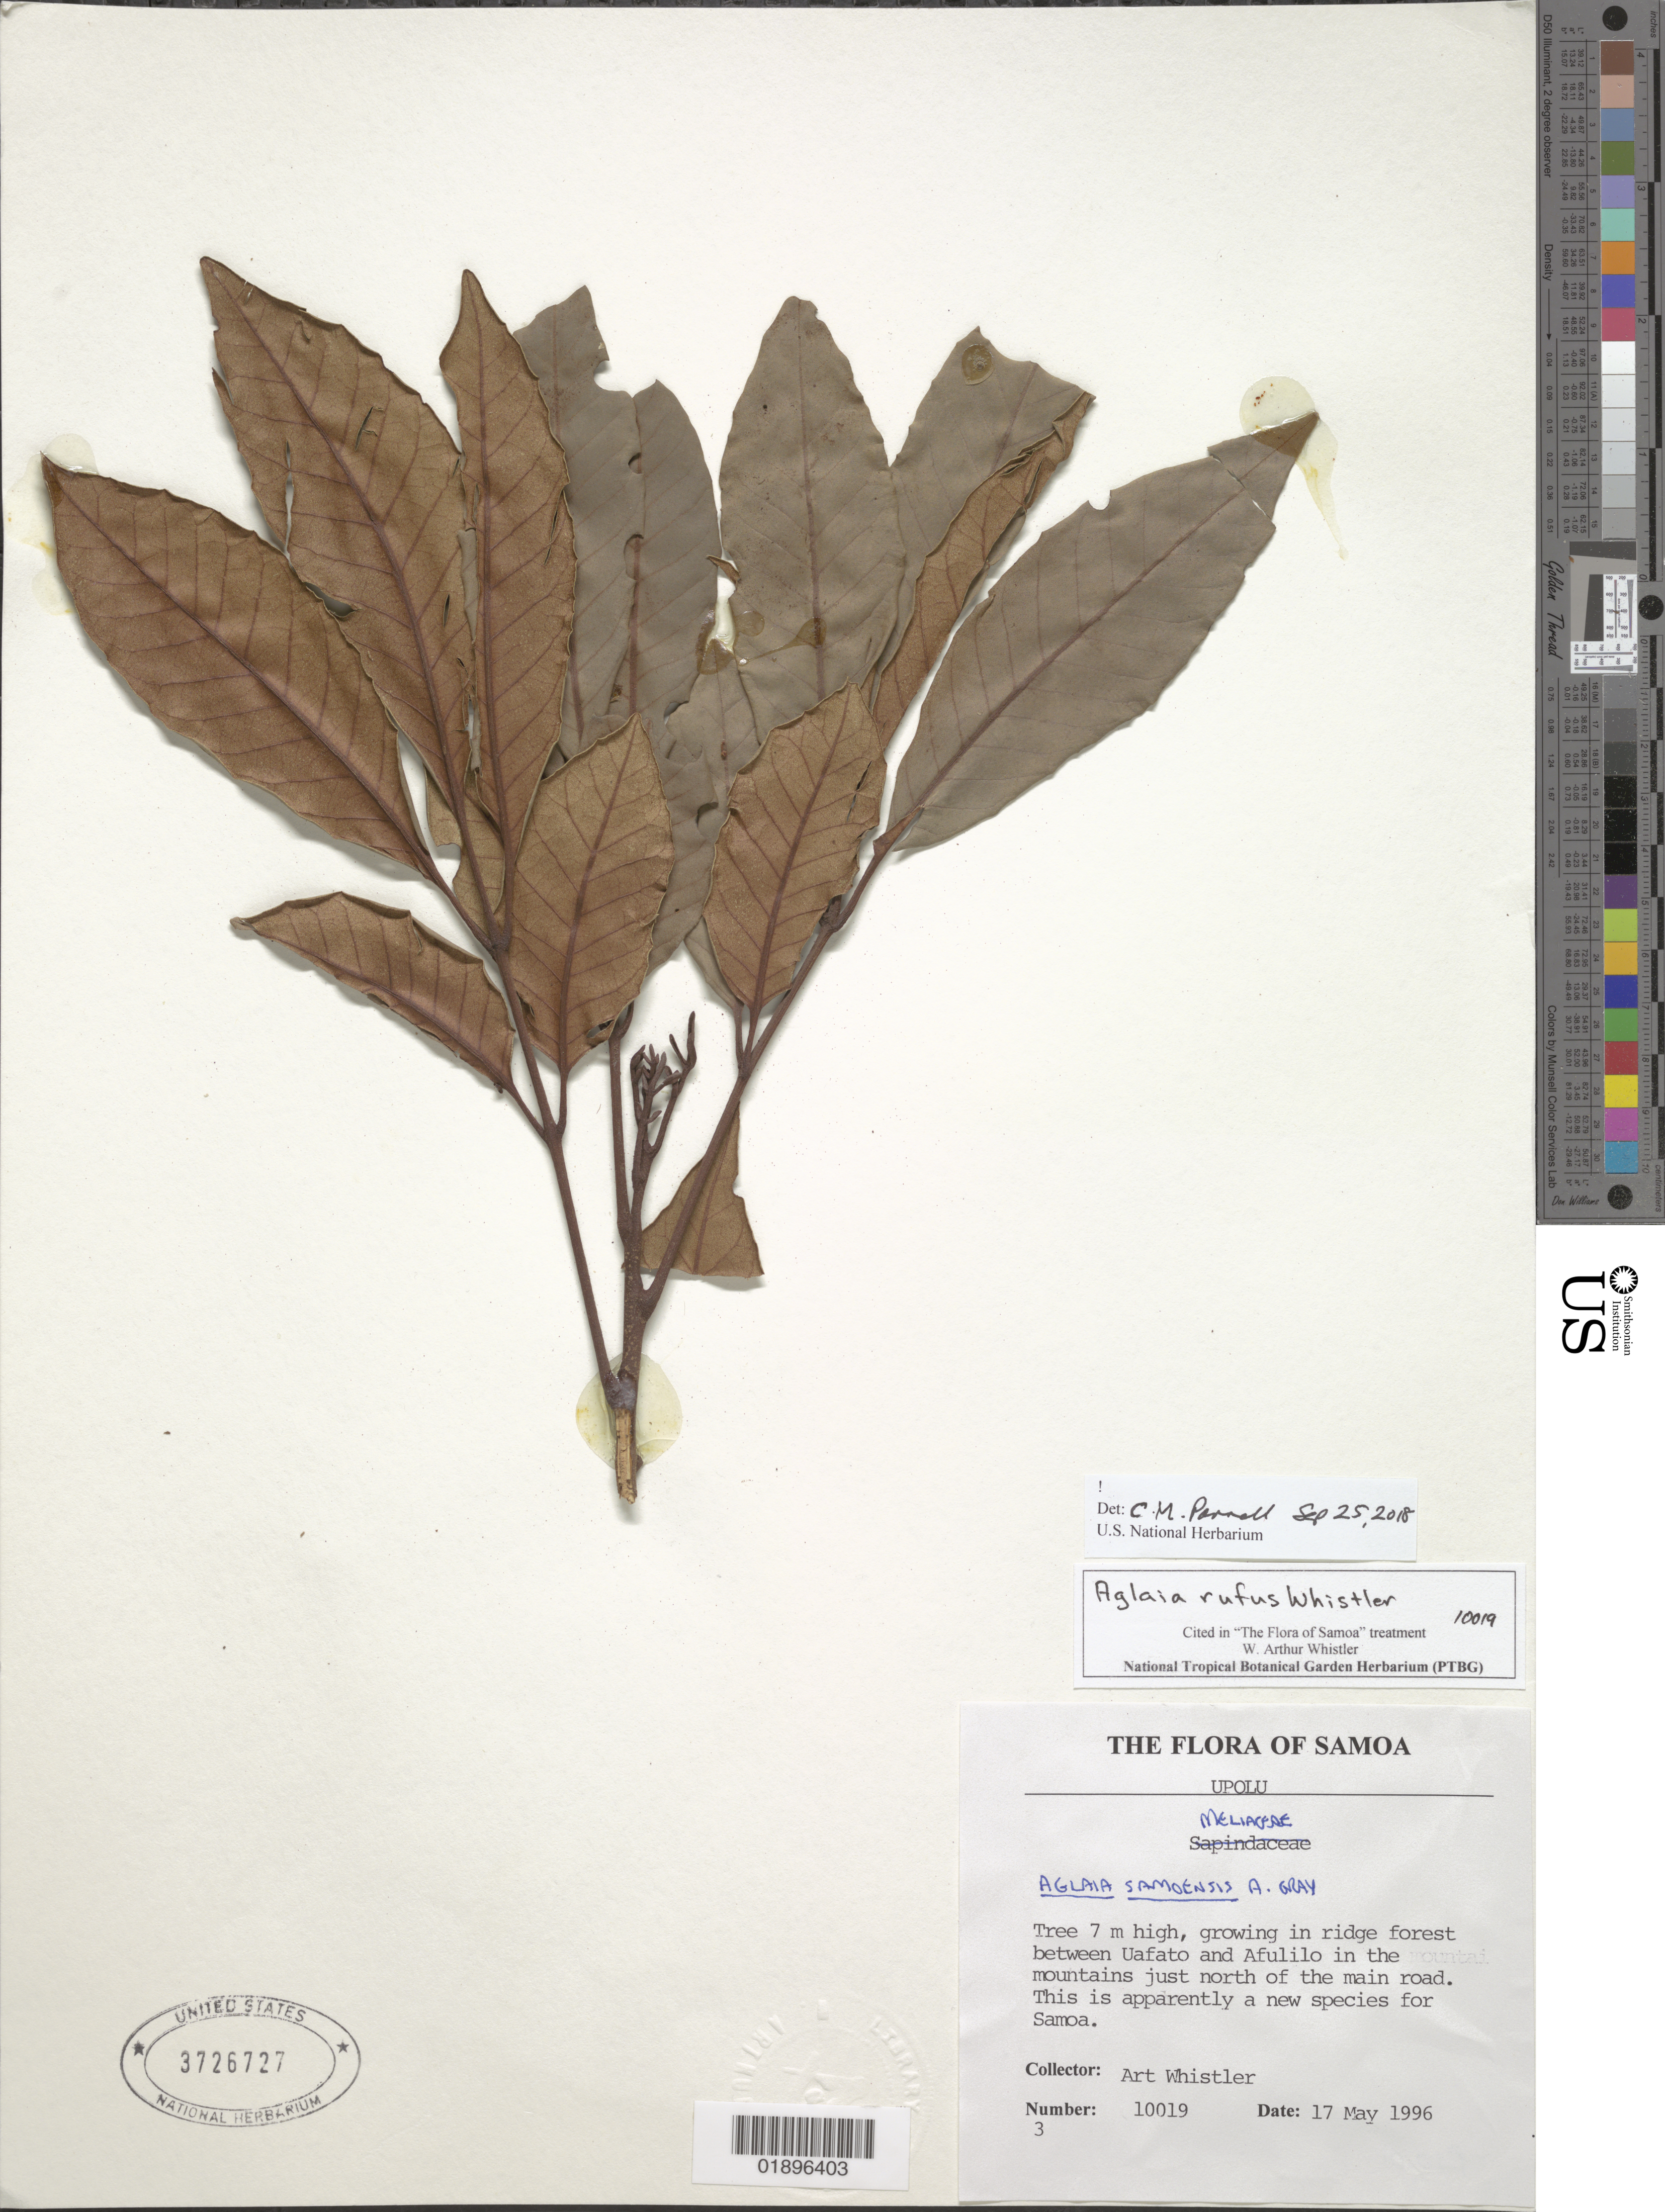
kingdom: Plantae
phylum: Tracheophyta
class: Magnoliopsida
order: Sapindales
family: Meliaceae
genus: Aglaia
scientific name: Aglaia rufus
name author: Whistler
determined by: Pannell, C. M.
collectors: A. Whistler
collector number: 10019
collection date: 1996-05-17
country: Samoa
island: Upolu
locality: Between Uafato and Afulilo in the mountains just north of the main road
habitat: Ridge forest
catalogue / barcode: US 3726727